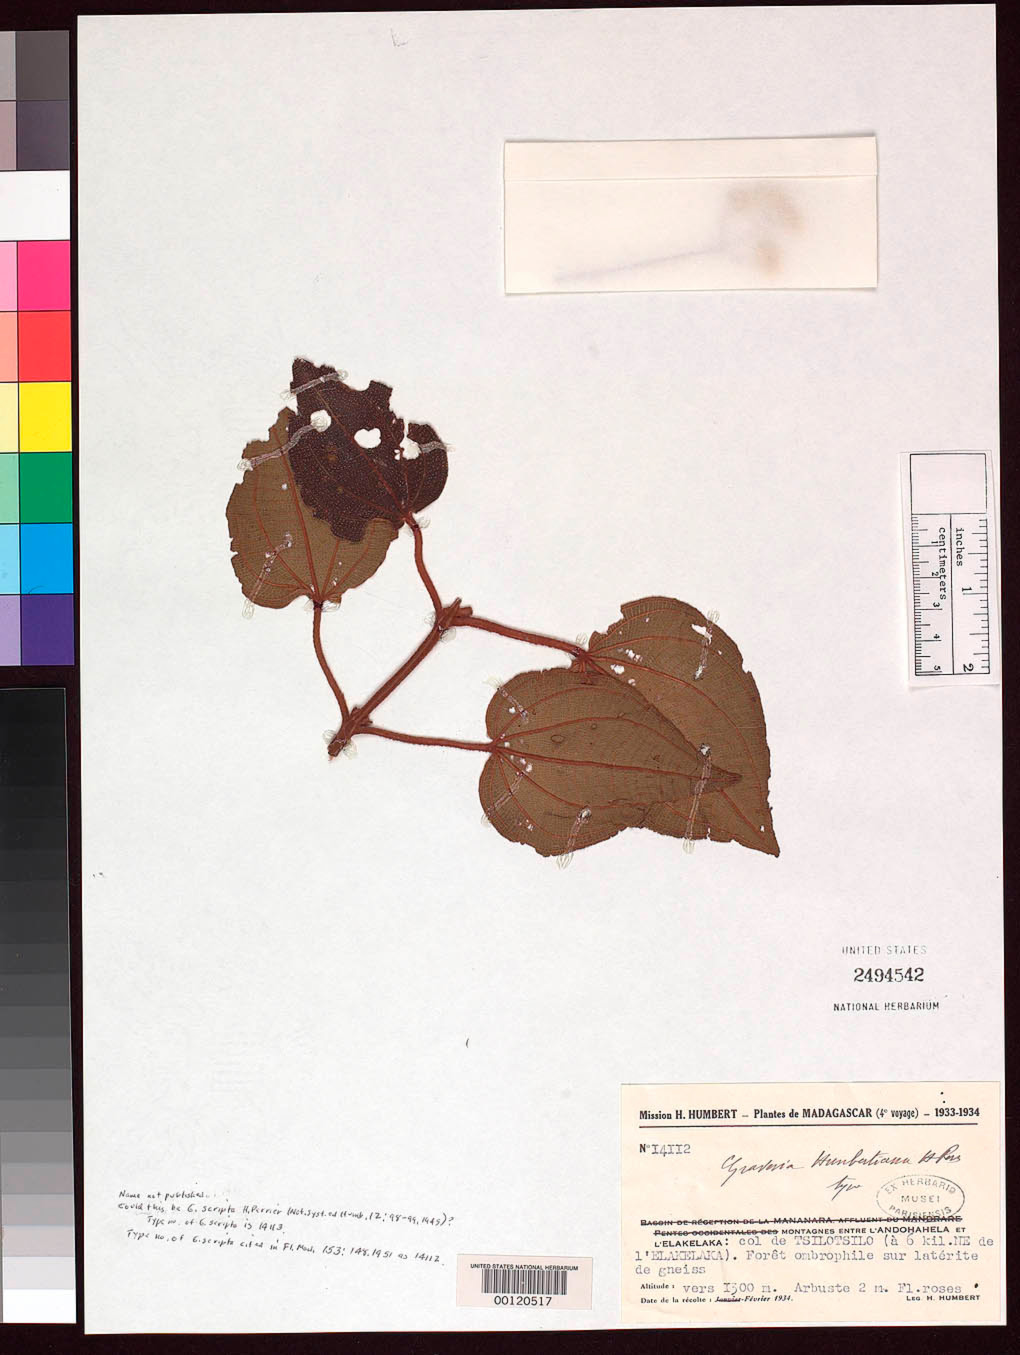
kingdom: Plantae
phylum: Tracheophyta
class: Magnoliopsida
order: Myrtales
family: Melastomataceae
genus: Gravesia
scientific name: Gravesia scripta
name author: H. Perrier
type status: Isotype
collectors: H. Humbert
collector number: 14112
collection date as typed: Feb 1934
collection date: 1934-02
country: Madagascar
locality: Tsilotsilo.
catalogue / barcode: US 2494542